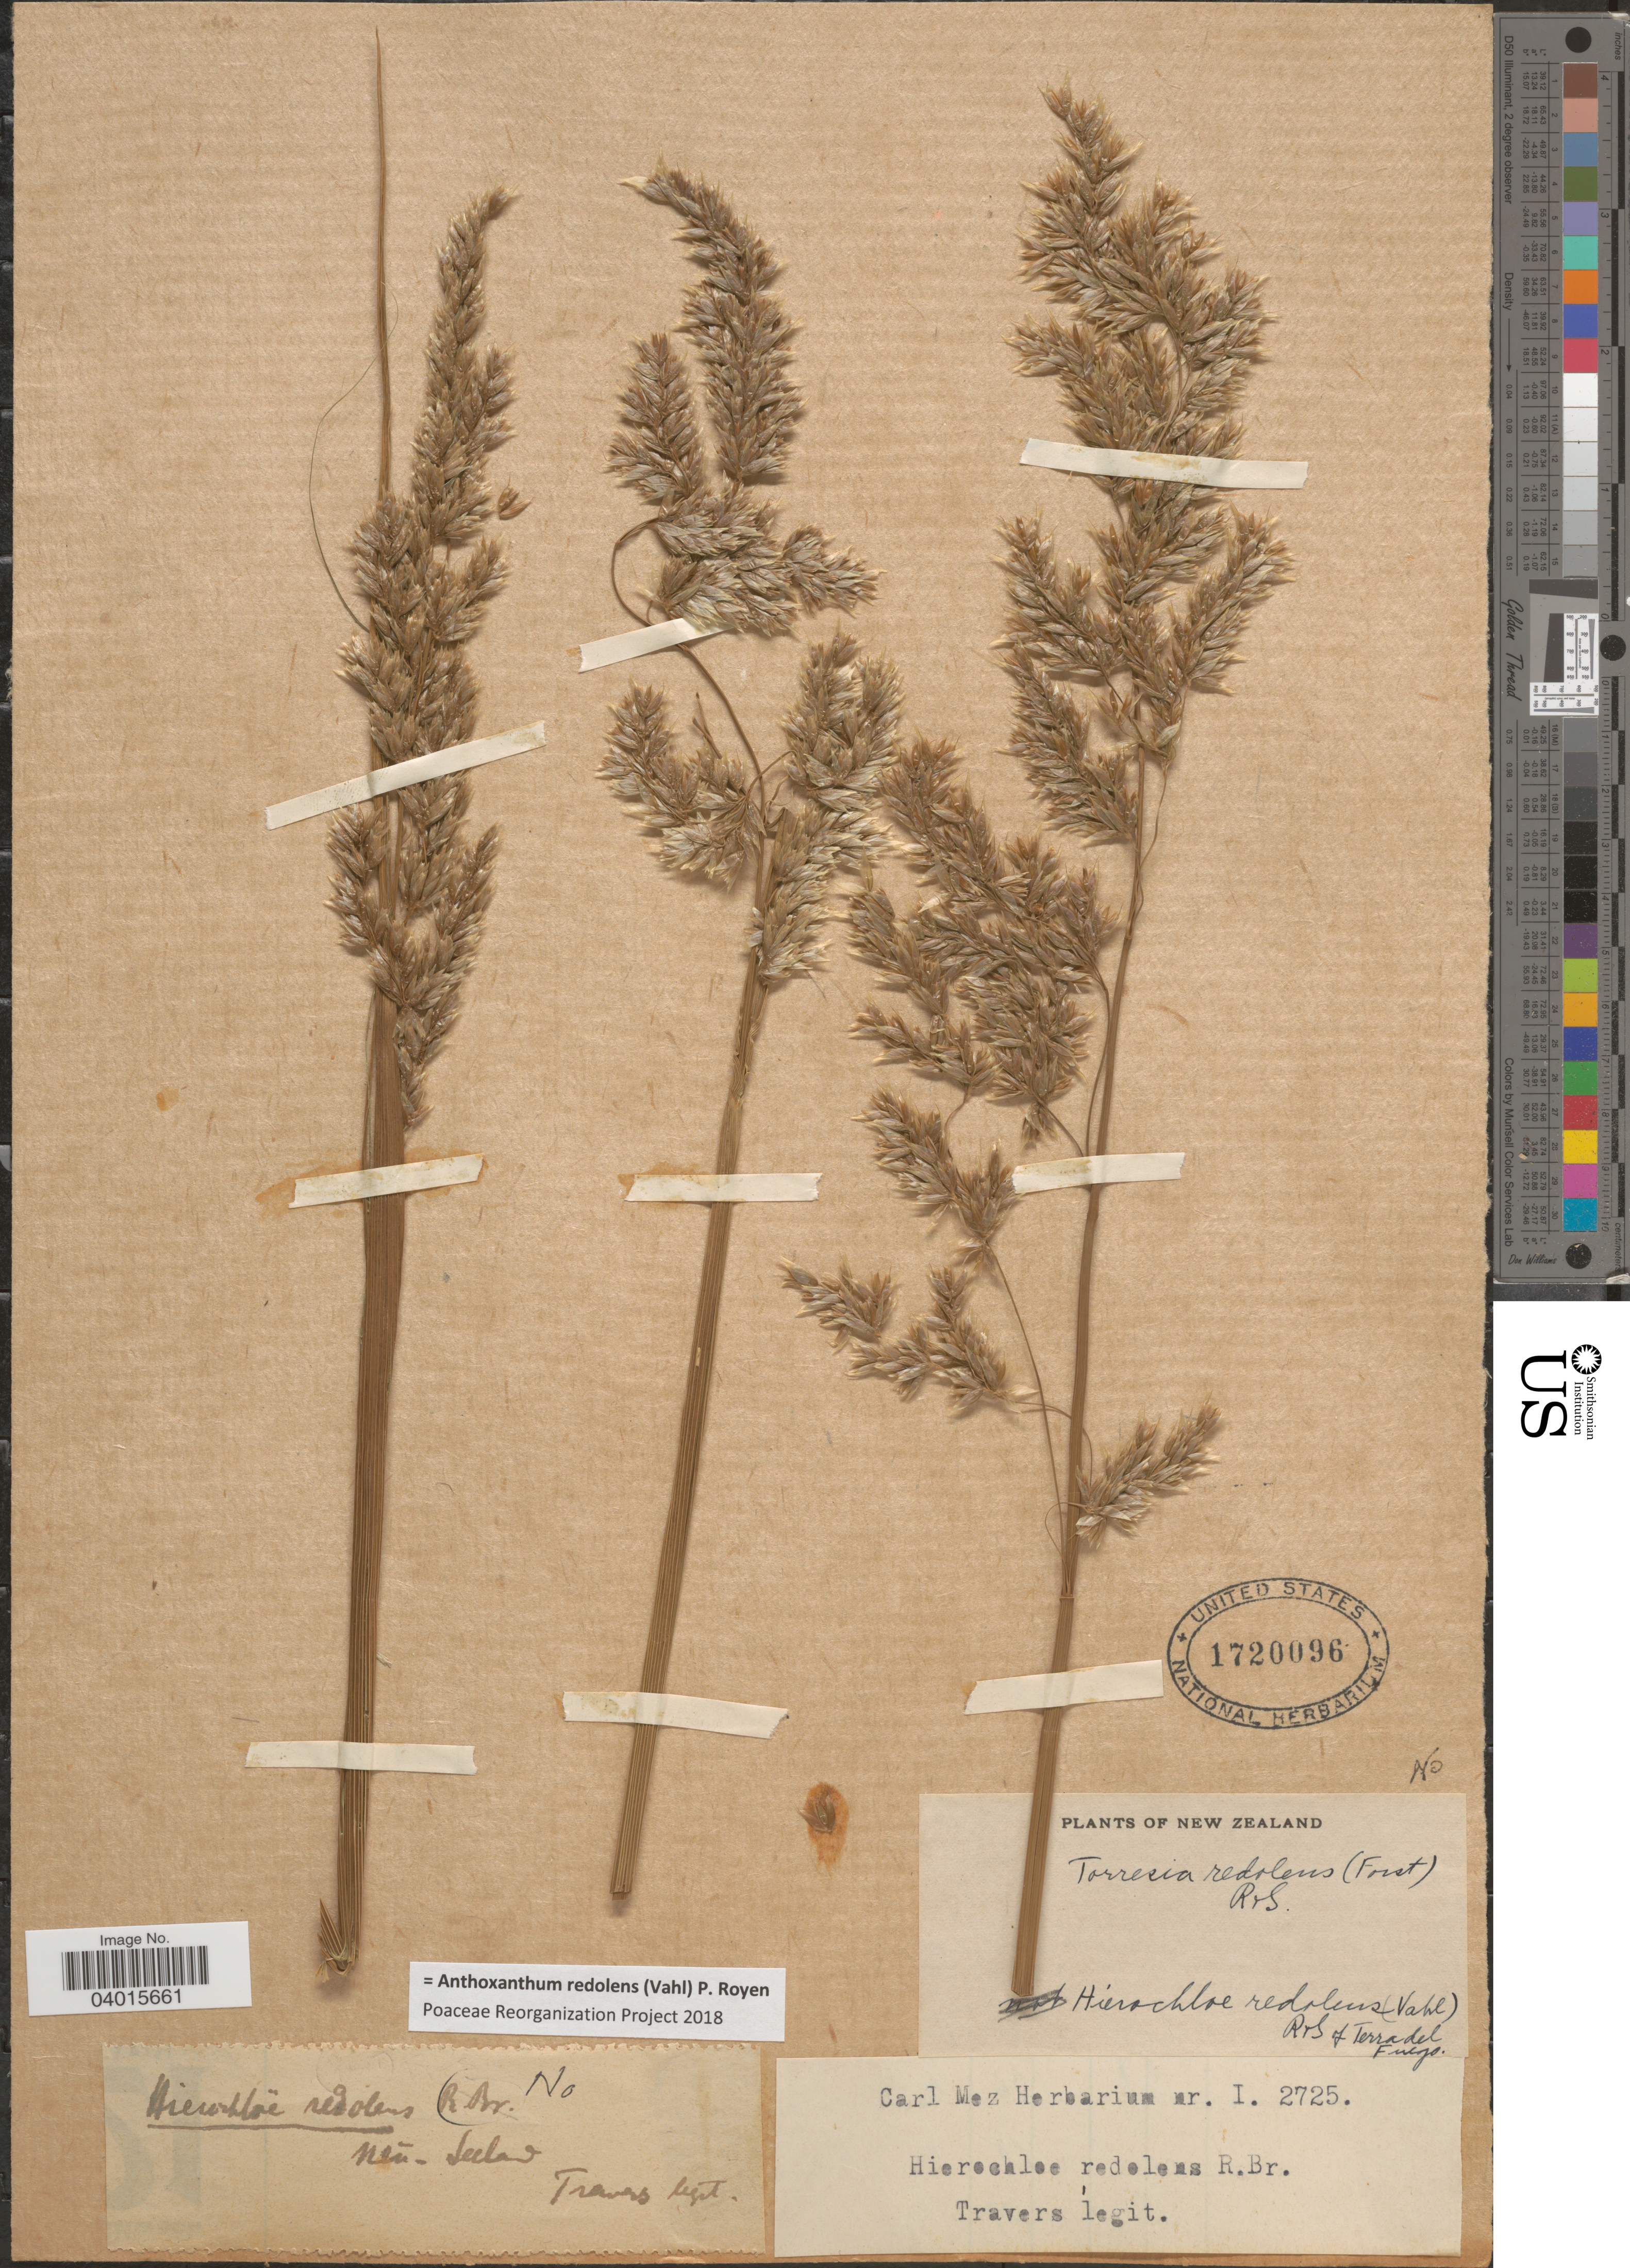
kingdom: Plantae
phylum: Tracheophyta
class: Liliopsida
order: Poales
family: Poaceae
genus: Anthoxanthum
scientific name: Anthoxanthum redolens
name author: (Vahl) P. Royen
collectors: Travers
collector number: I.2725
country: New Zealand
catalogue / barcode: US 1720096